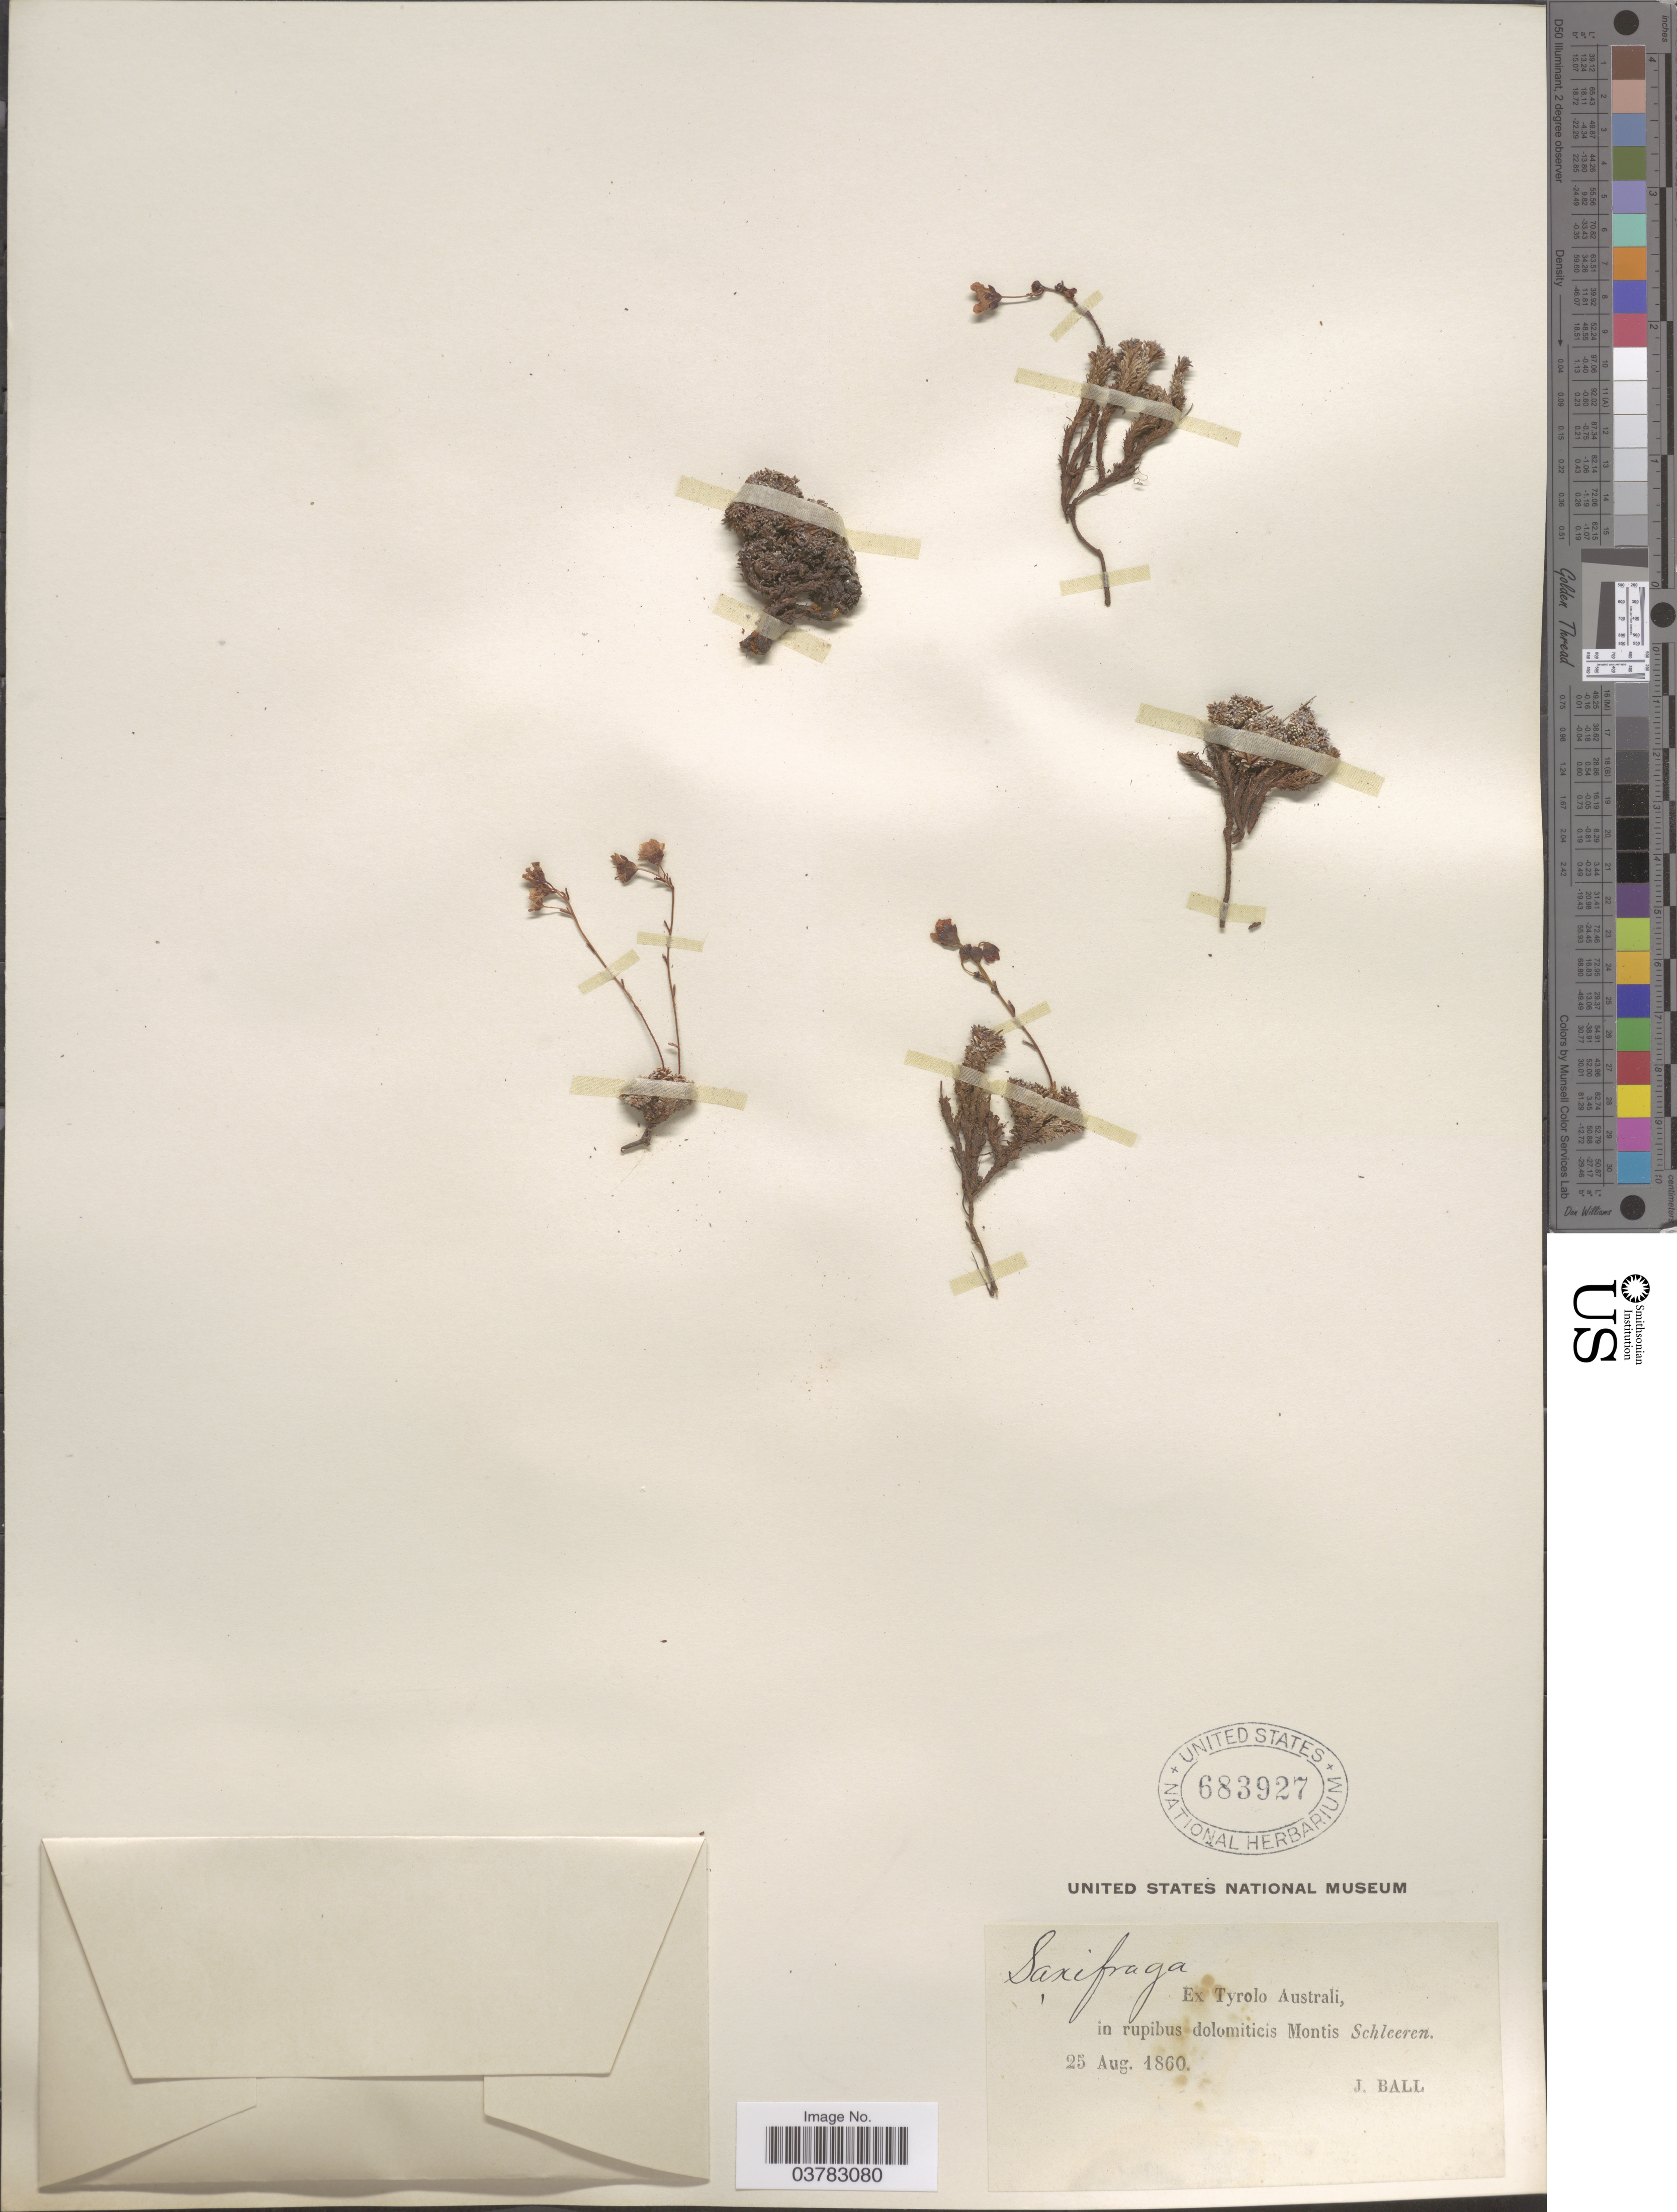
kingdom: Plantae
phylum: Tracheophyta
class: Magnoliopsida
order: Saxifragales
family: Saxifragaceae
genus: Saxifraga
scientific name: Saxifraga sp.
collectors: J. Ball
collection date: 1860-08-25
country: Italy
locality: Ex Tyrolo Australi, in rupibus dolomiticis Montis Schleeren.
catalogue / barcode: US 683927